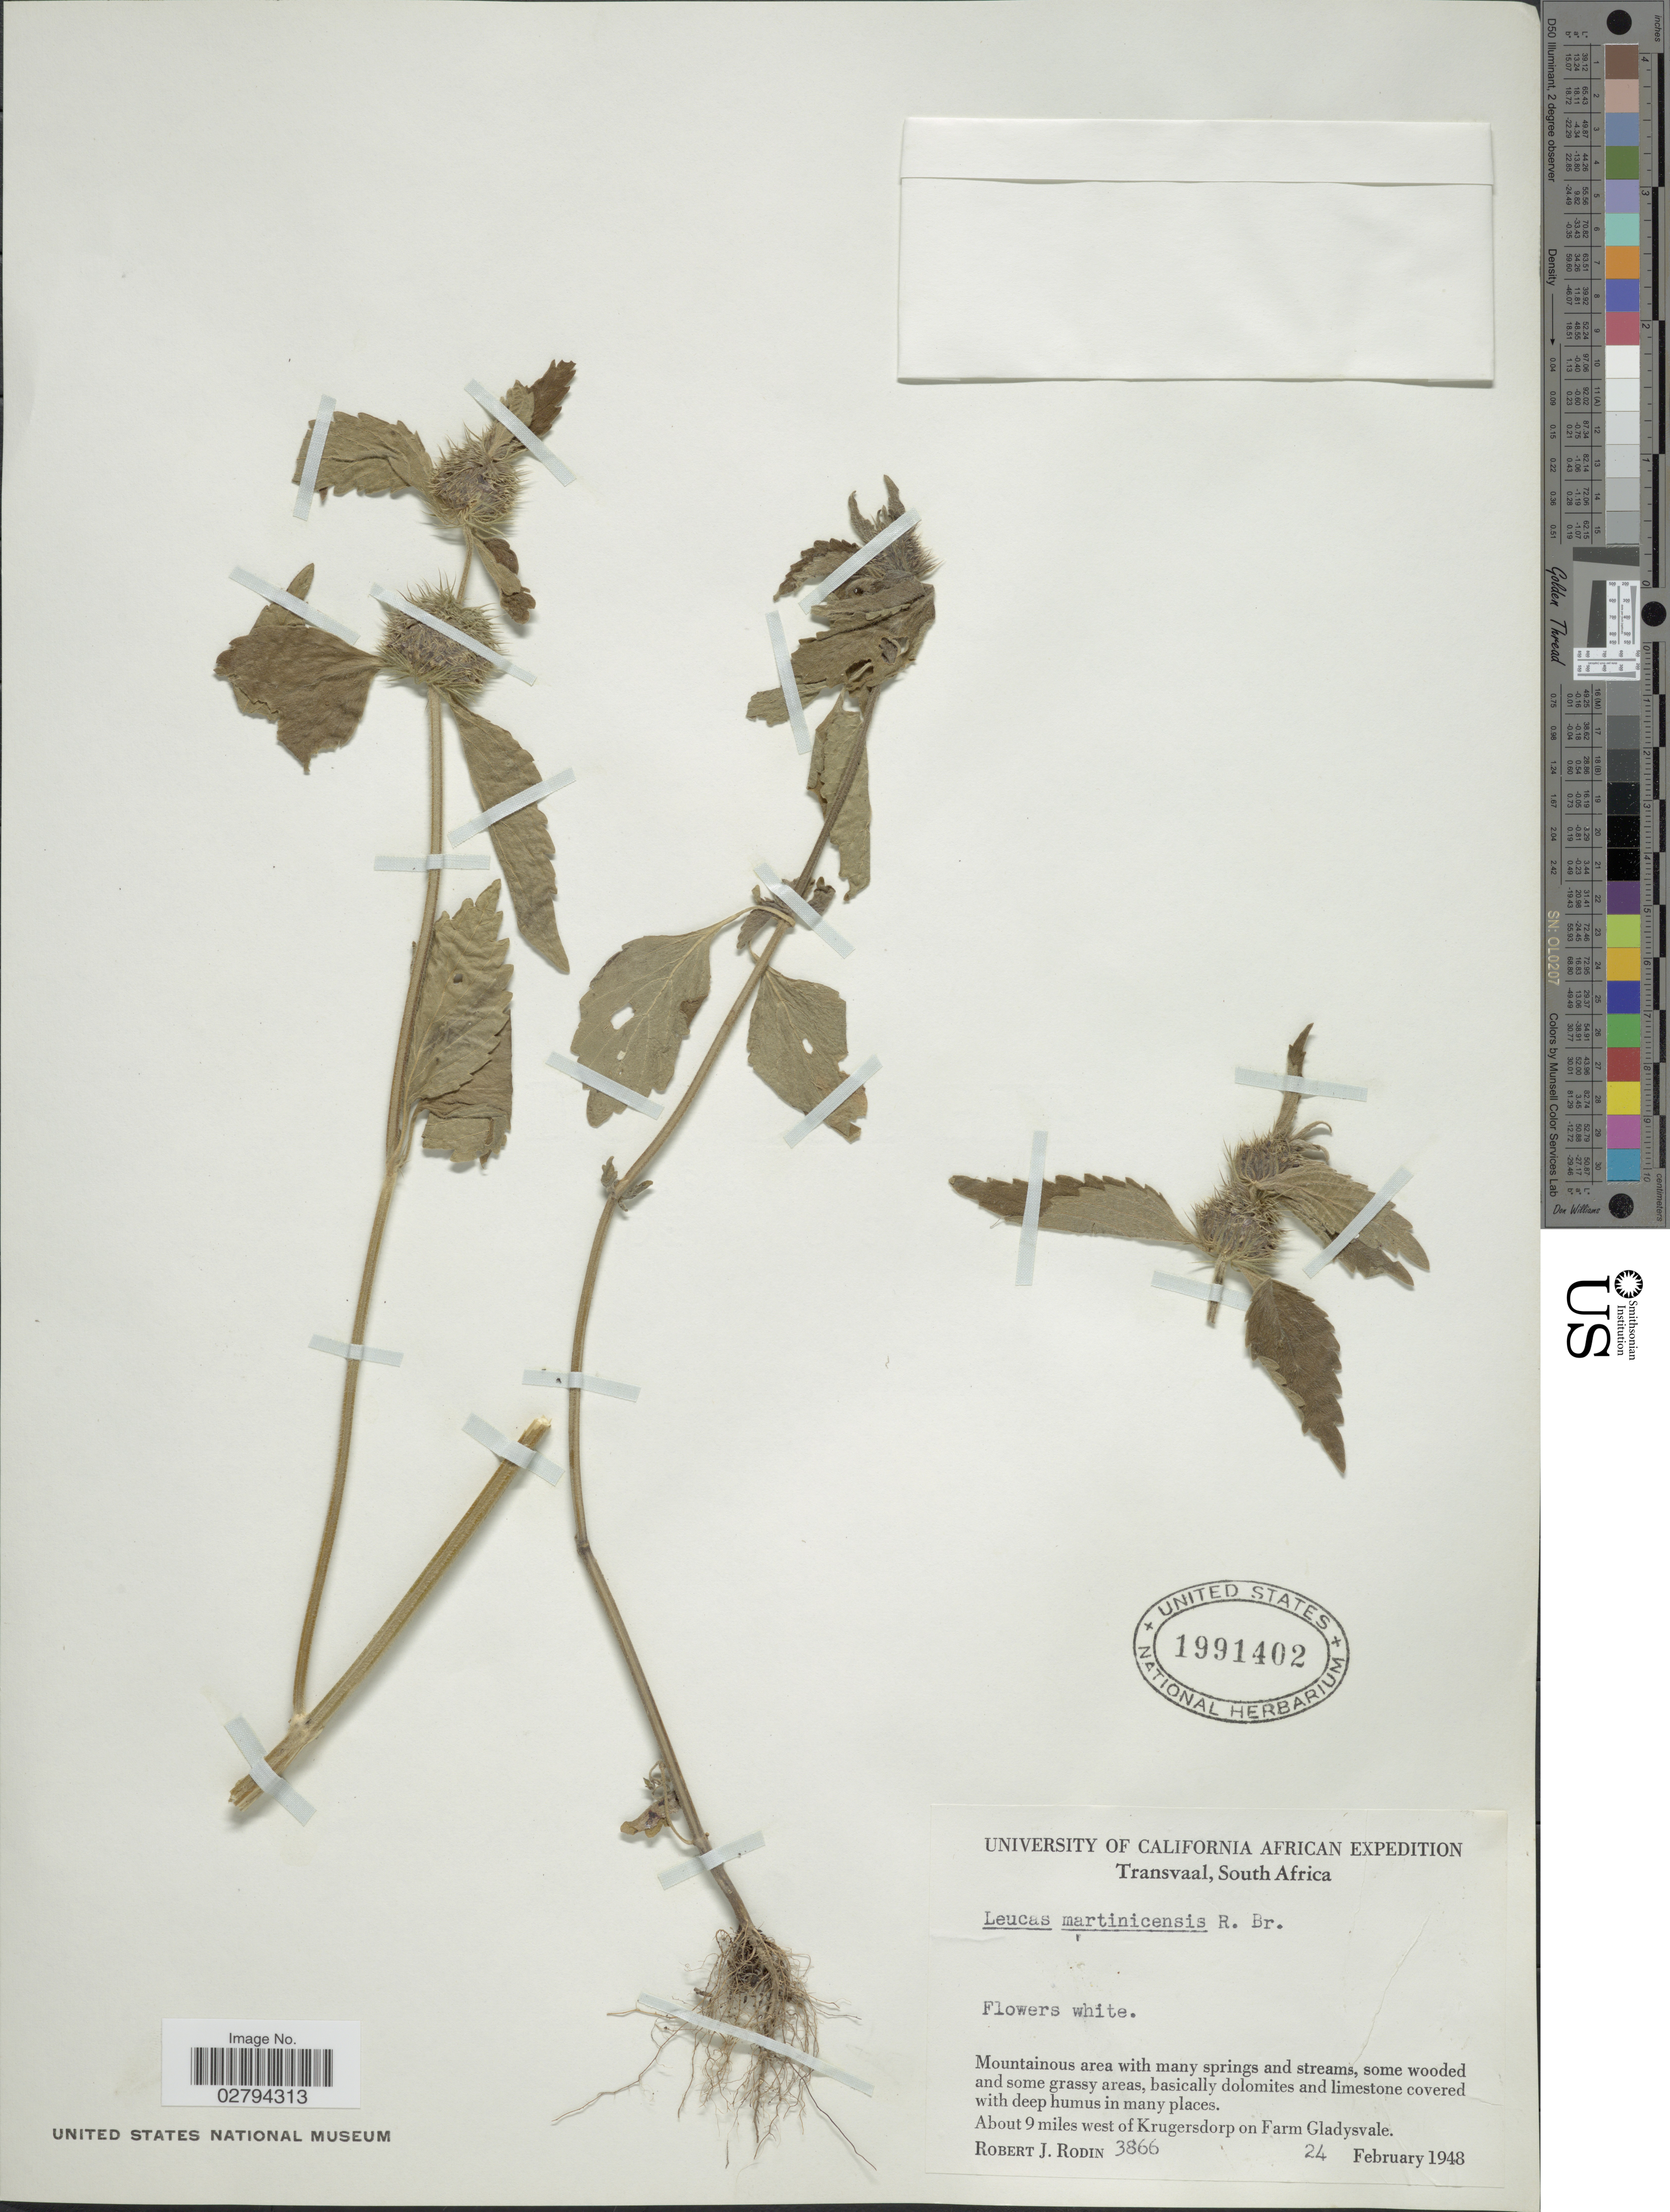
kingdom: Plantae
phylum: Tracheophyta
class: Magnoliopsida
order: Lamiales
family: Lamiaceae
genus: Leucas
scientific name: Leucas martinicensis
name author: (Jacq.) R. Br.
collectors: R. J. Rodin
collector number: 3866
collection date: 1948-02-24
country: South Africa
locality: Transvaal. About 9 miles west of Krugersdorp on Farm Gladysvale.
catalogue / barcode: US 1991402